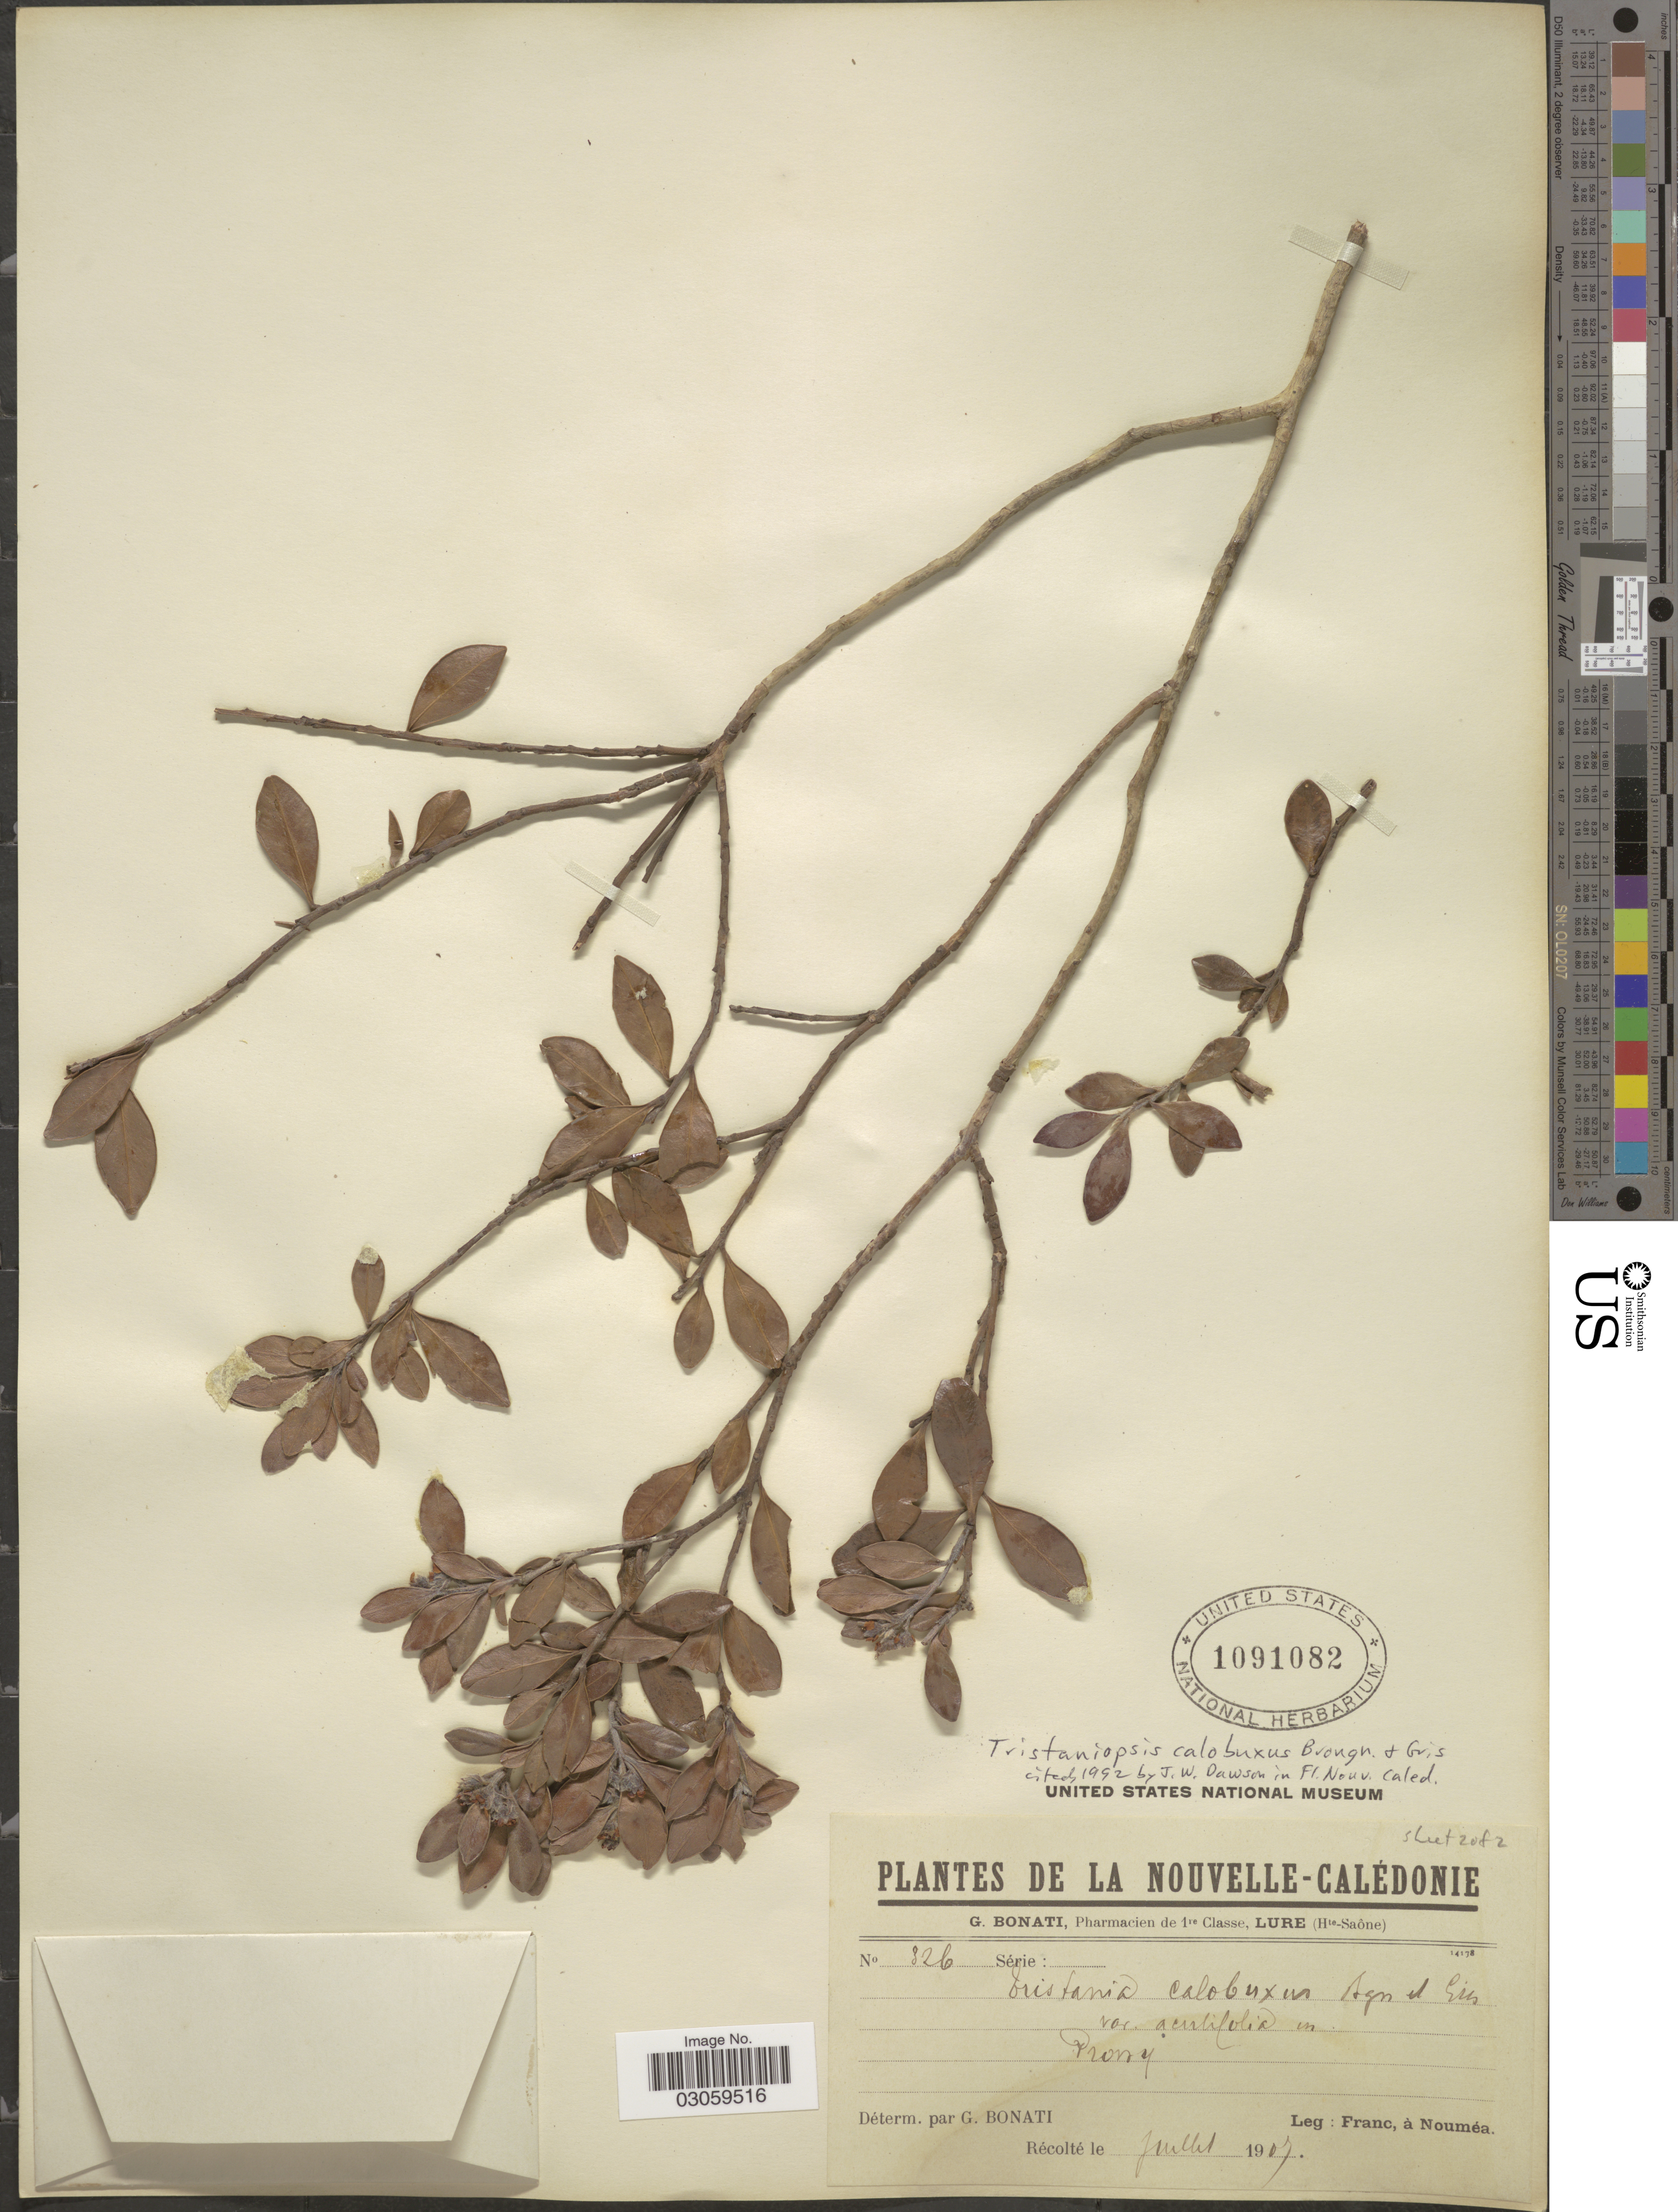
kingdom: Plantae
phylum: Tracheophyta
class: Magnoliopsida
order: Myrtales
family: Myrtaceae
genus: Tristaniopsis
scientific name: Tristaniopsis callobuxus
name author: Brongn. & Gris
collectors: Franc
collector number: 326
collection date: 1907-07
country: New Caledonia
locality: Nouvelle-Calédonie.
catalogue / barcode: US 1091082